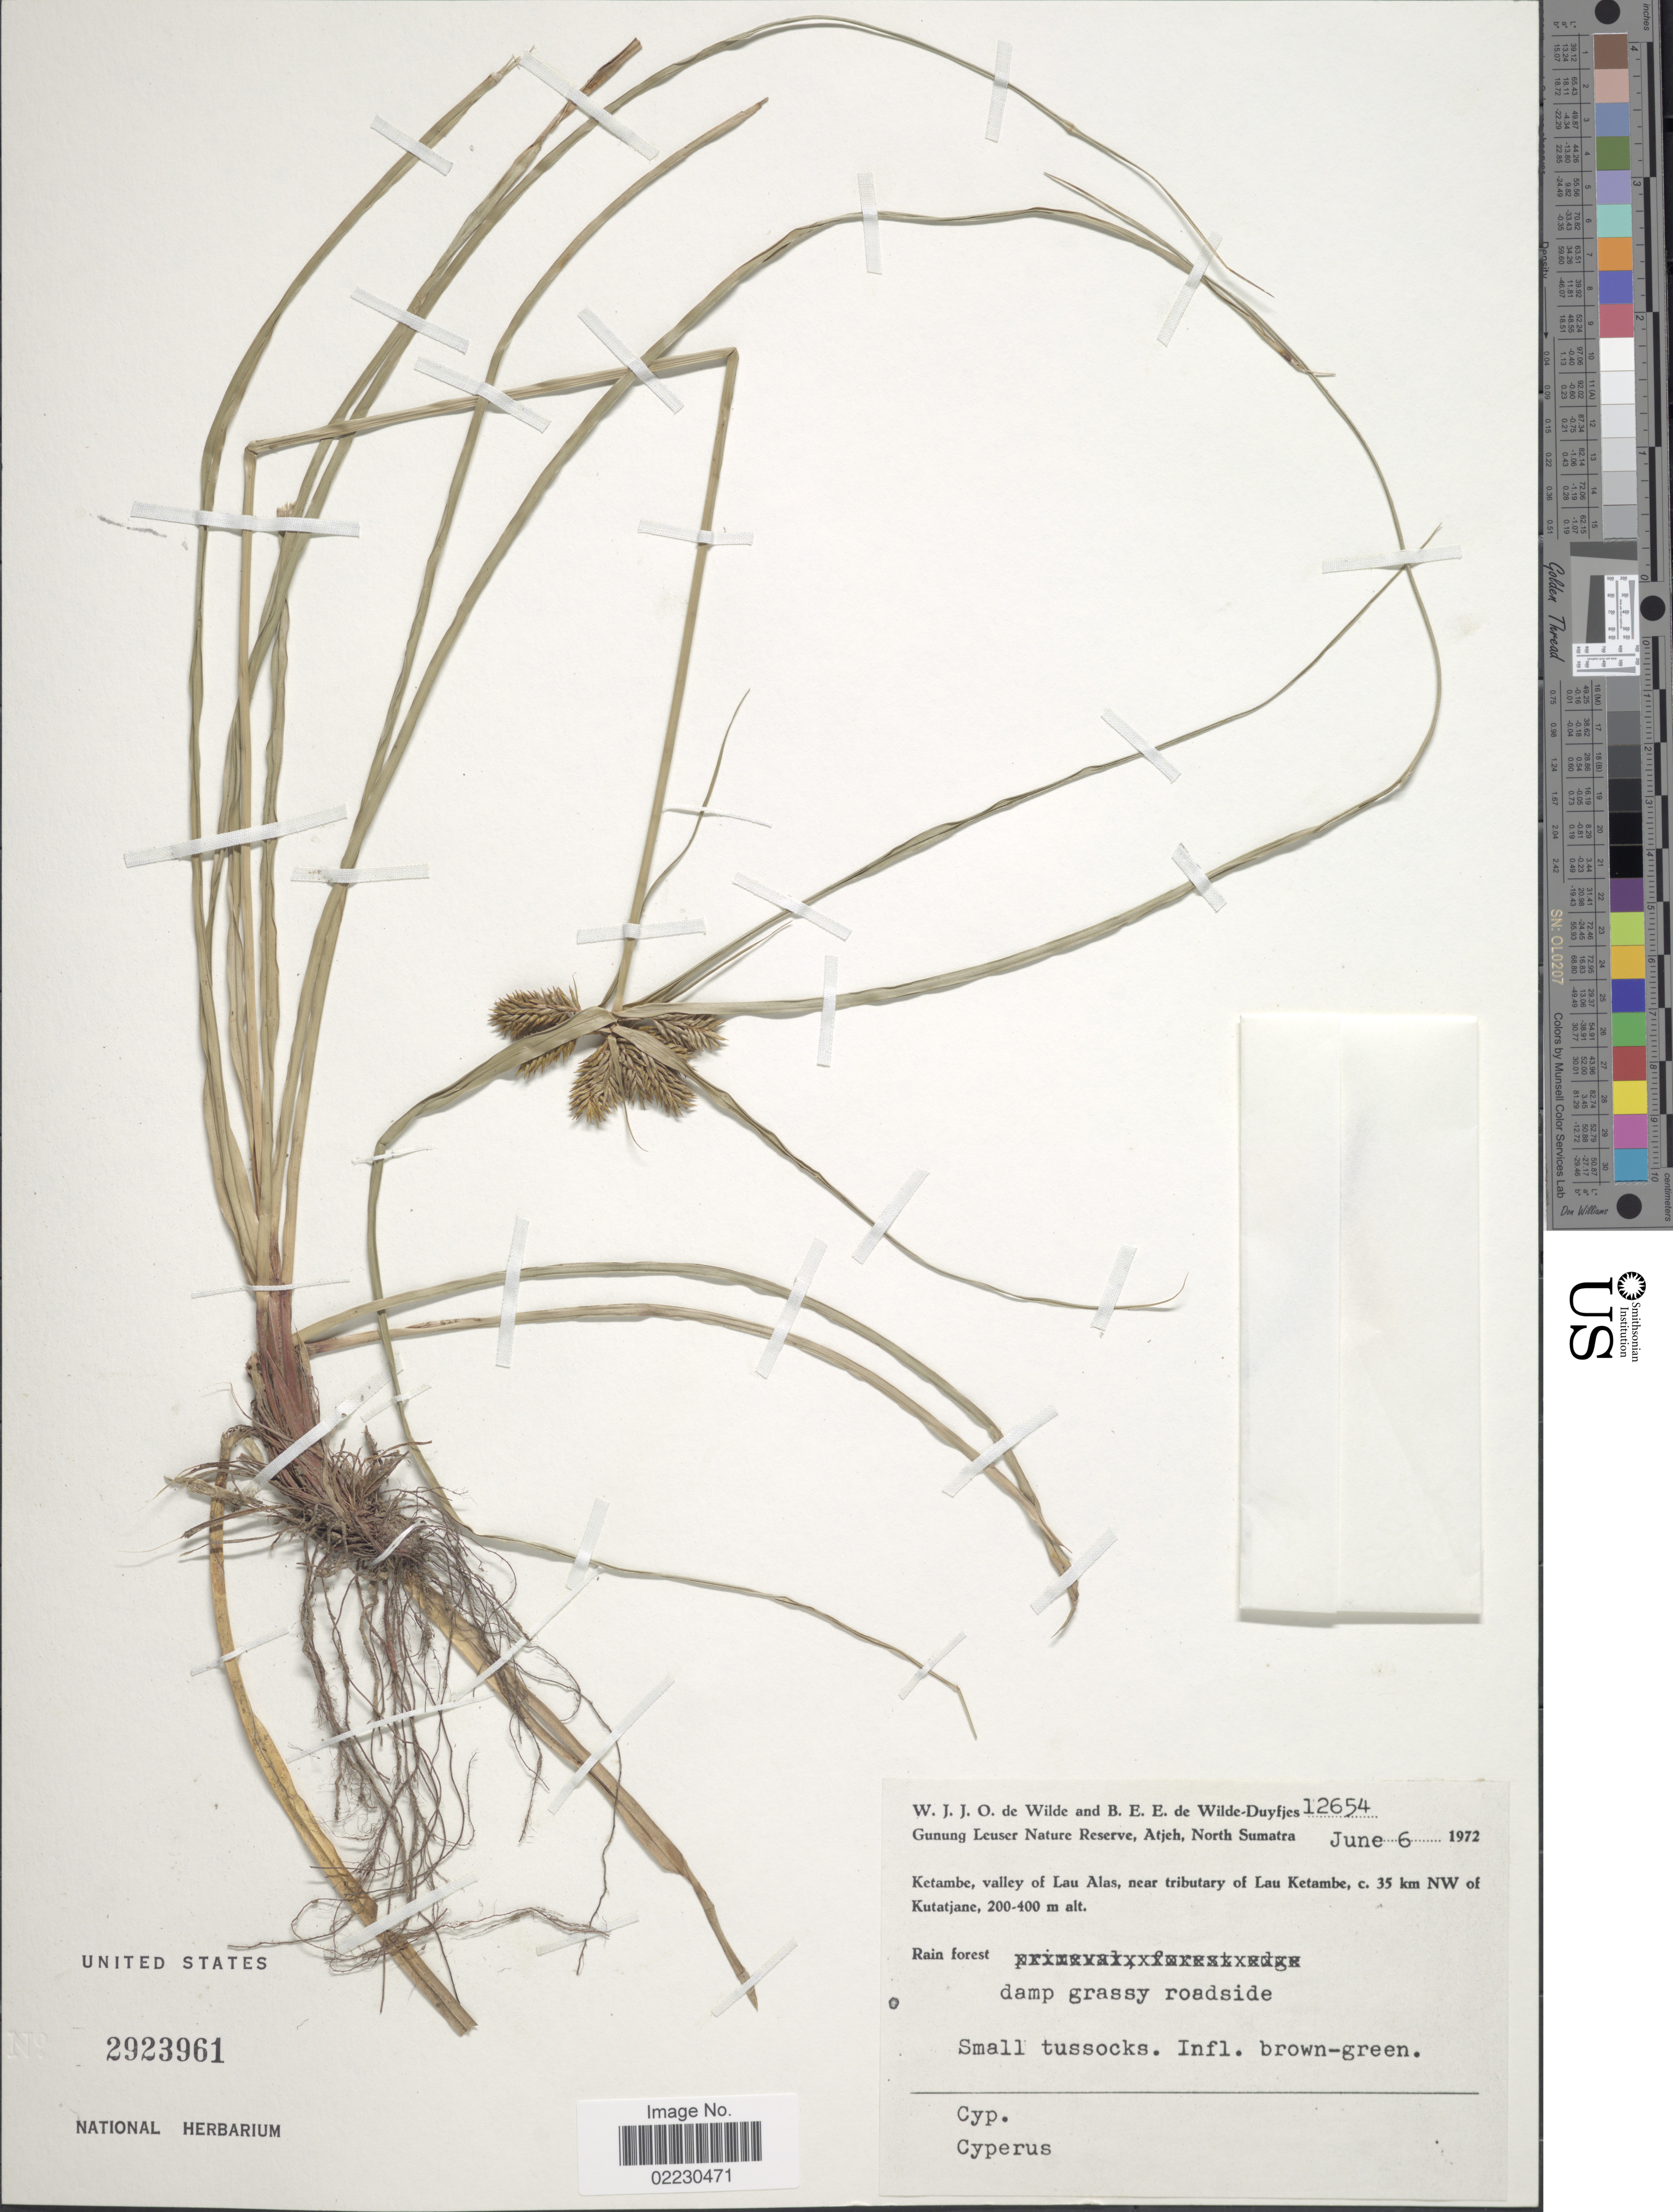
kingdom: Plantae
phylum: Tracheophyta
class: Liliopsida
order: Poales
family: Cyperaceae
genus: Cyperus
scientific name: Cyperus sp.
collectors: W. J. de Wilde & B. E. de Wilde-Duyfjes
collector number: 12654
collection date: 1972-06-06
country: Indonesia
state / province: Sumatra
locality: Gunung Leuser Nature Reserve, Atjeh, North Sumatra, Ketambe, valley of Lau Alas, near tributary of Lau Ketambe, c. 35 km NW of Kutatjane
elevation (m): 200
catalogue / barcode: US 2923961